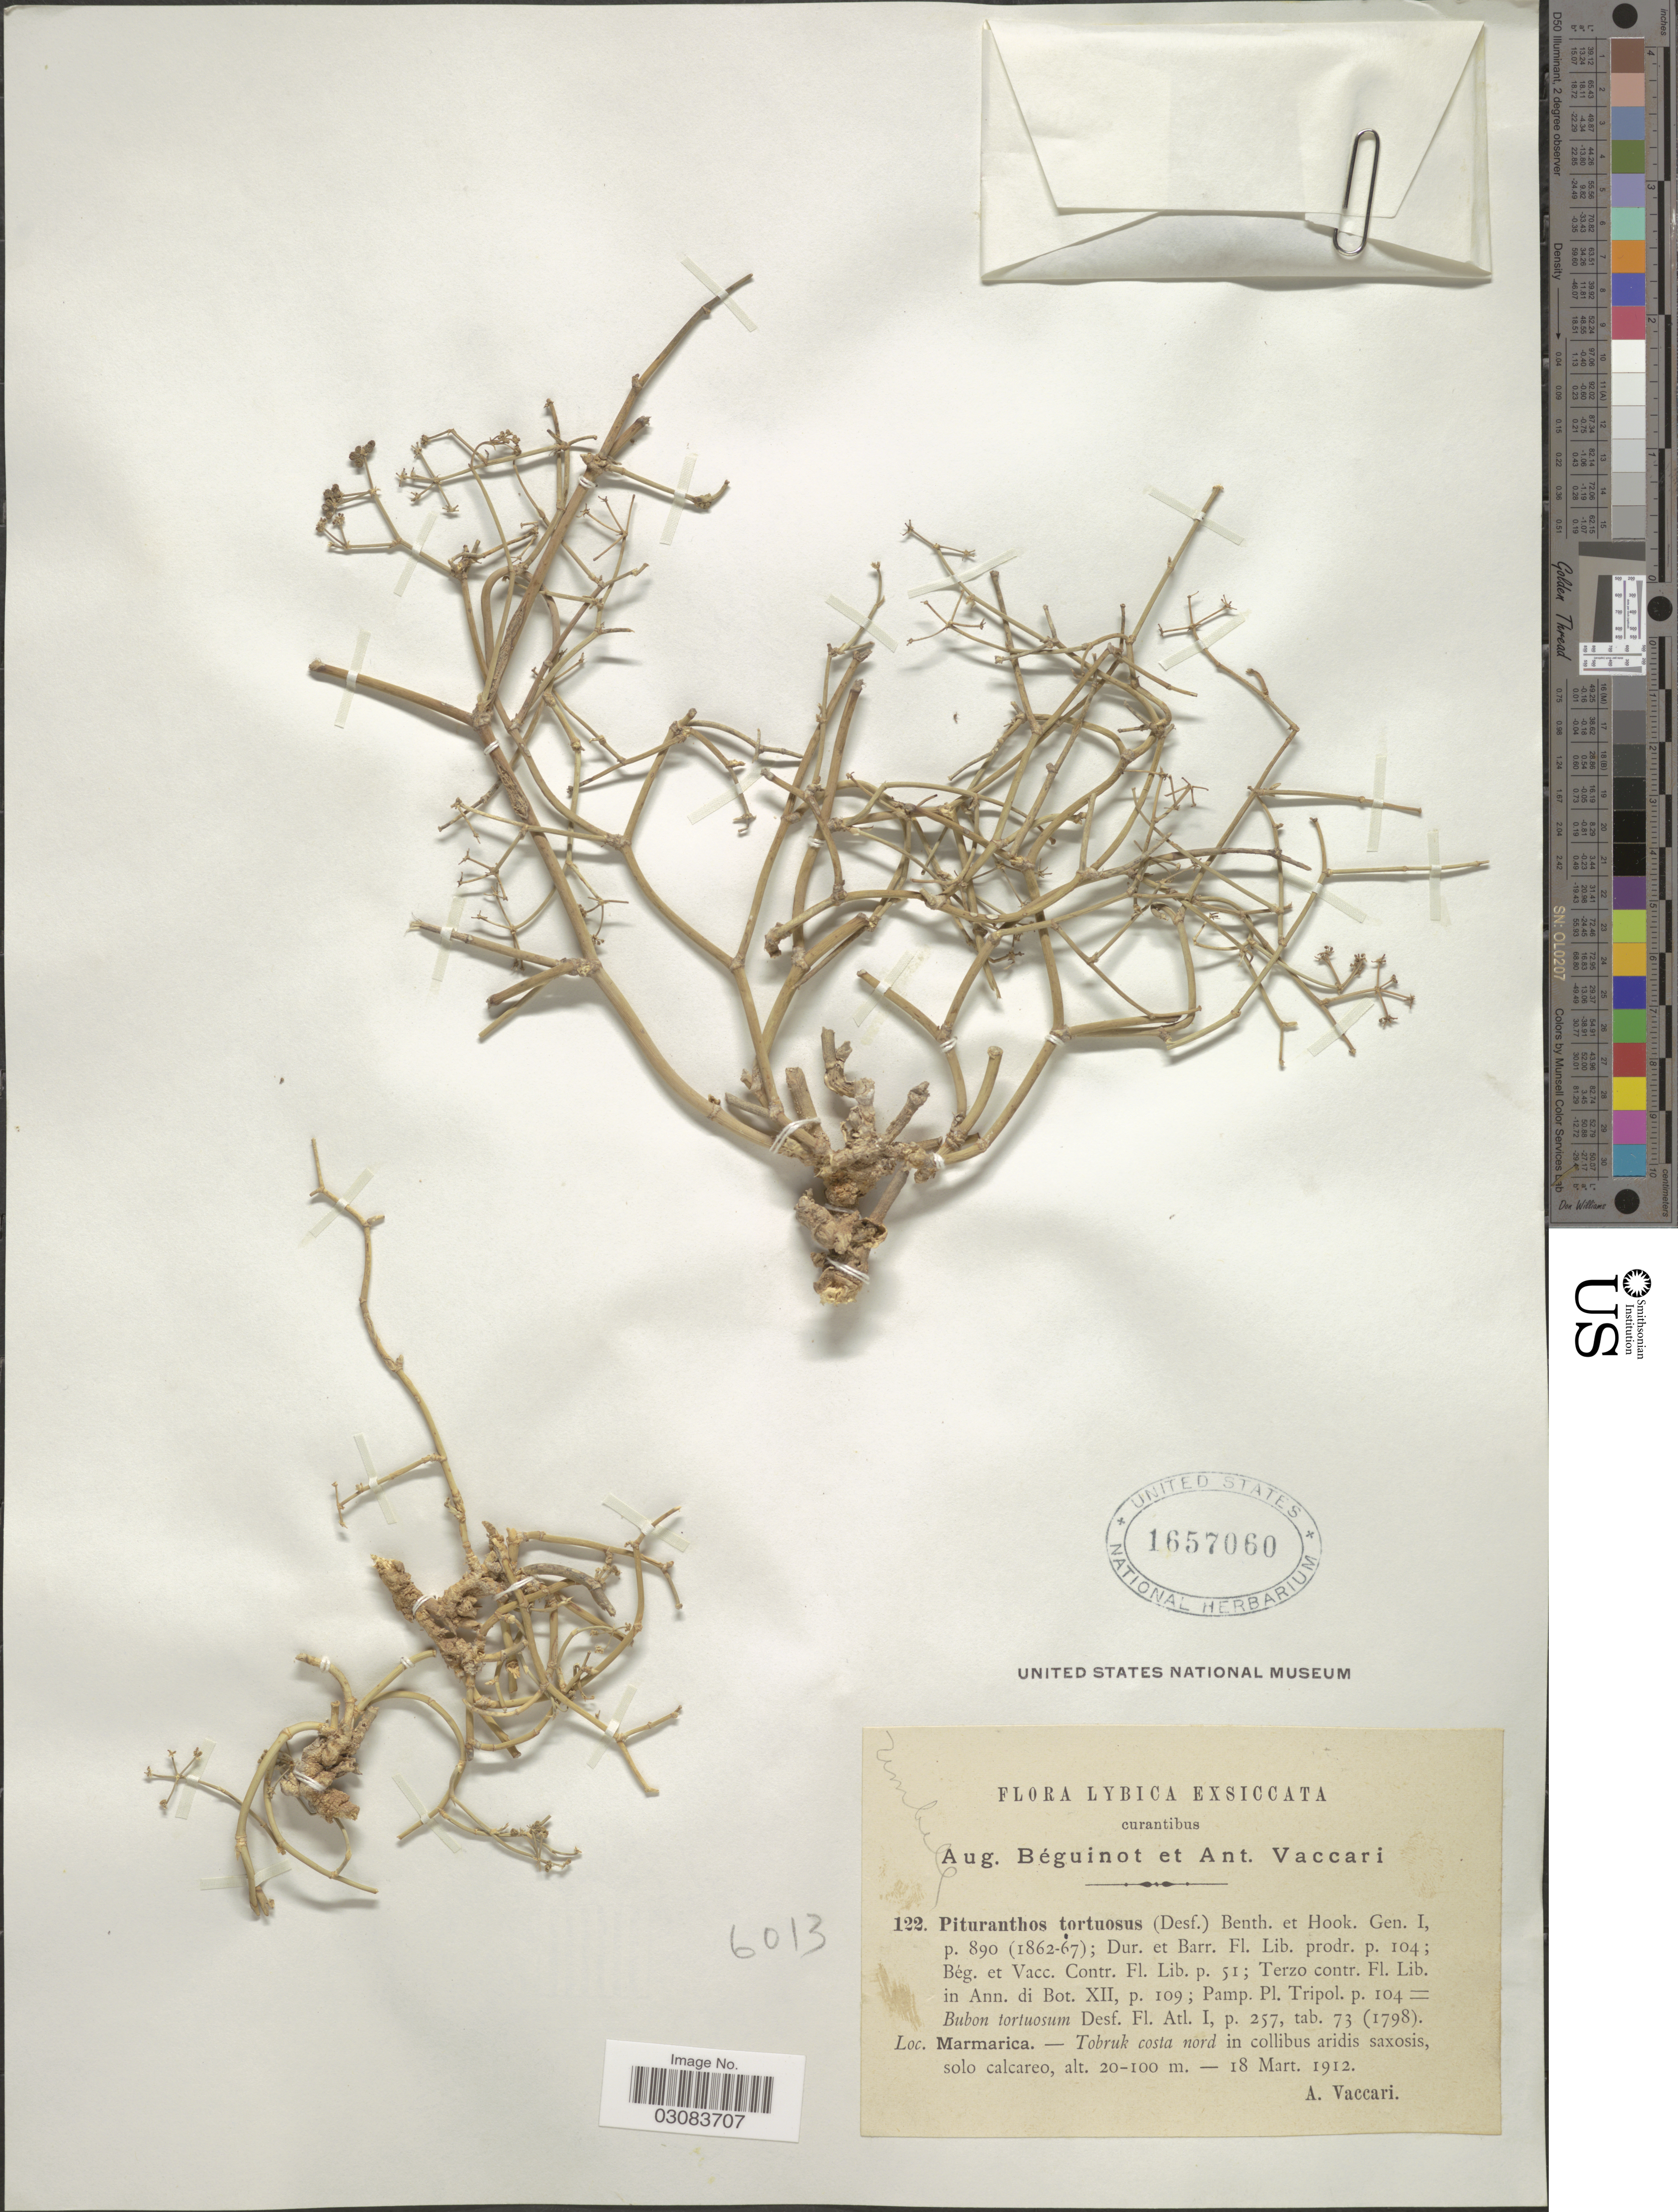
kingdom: Plantae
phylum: Tracheophyta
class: Magnoliopsida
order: Apiales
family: Apiaceae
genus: Deverra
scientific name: Deverra tortuosa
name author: (Desf.) DC.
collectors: A. Vaccari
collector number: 122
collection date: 1912-03-18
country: Libya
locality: Marmarica. - Tobruk costa nord in collibus aridis saxosis.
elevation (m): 20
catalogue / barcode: US 1657060